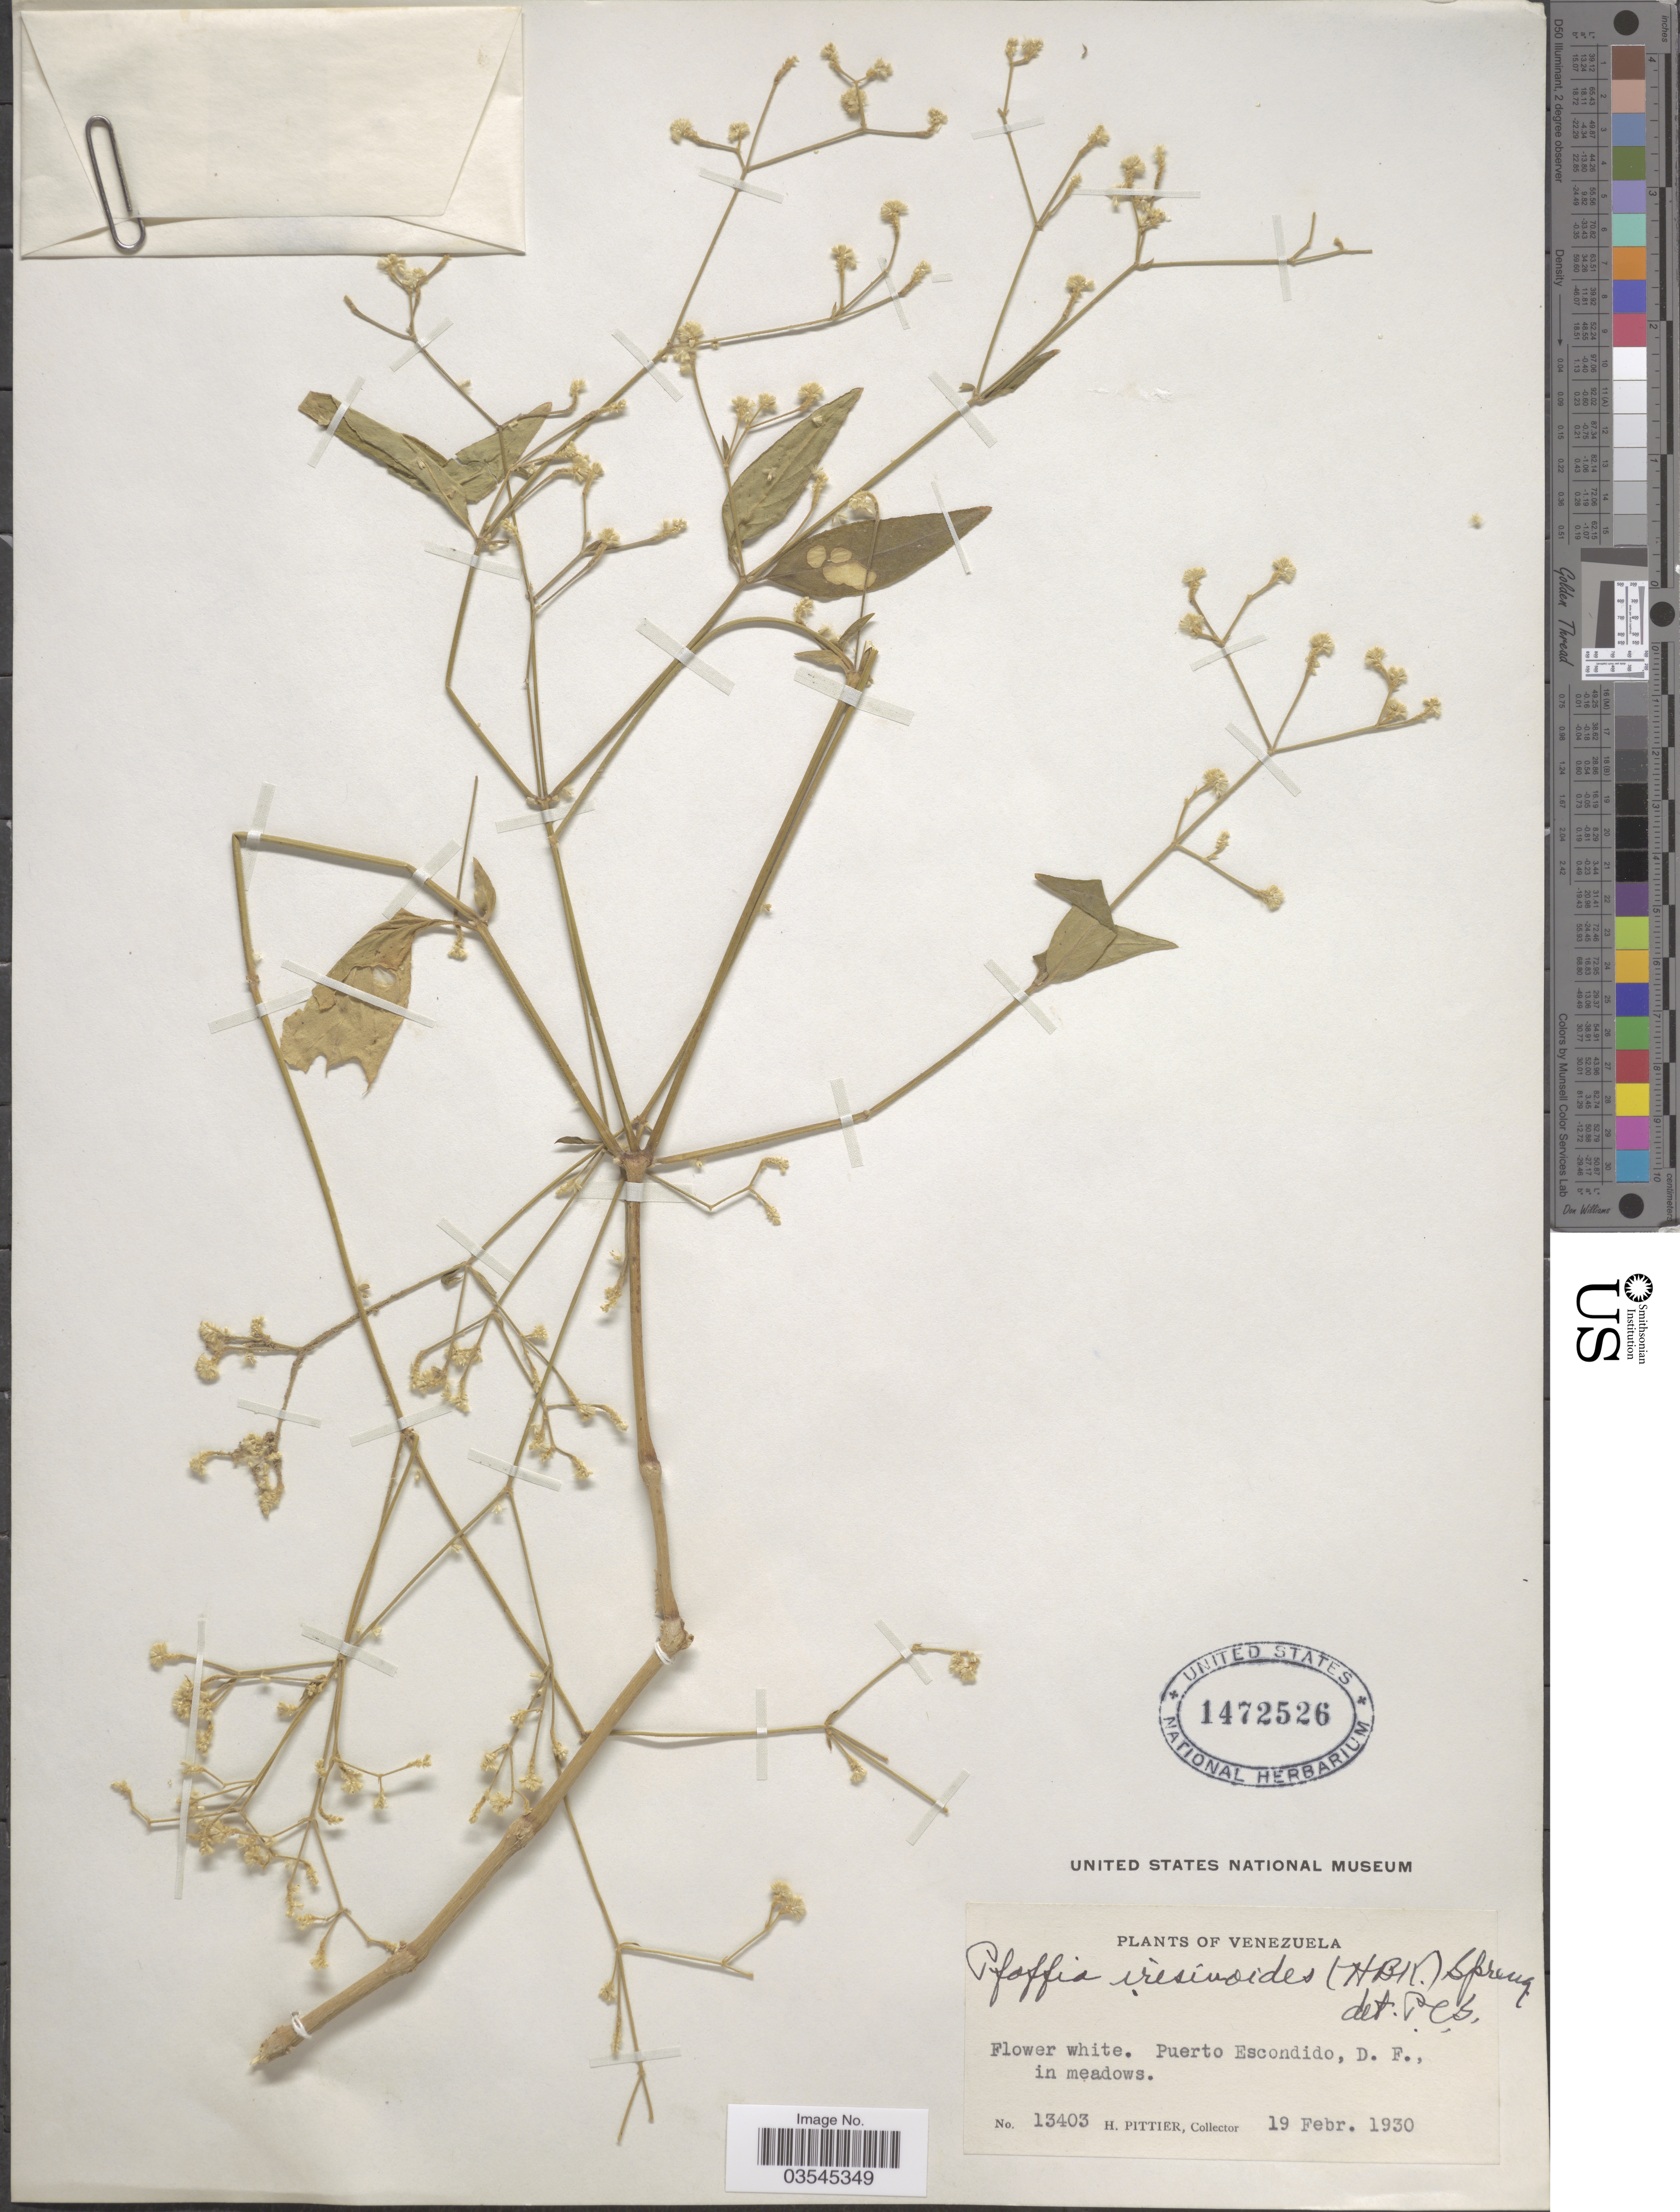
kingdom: Plantae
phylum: Tracheophyta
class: Magnoliopsida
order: Caryophyllales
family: Amaranthaceae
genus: Pfaffia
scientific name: Pfaffia iresinoides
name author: (Kunth) Spreng.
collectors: H. F. Pittier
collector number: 13403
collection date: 1930-02-19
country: Venezuela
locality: Puerto Escondido, D. F.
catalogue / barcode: US 1472526